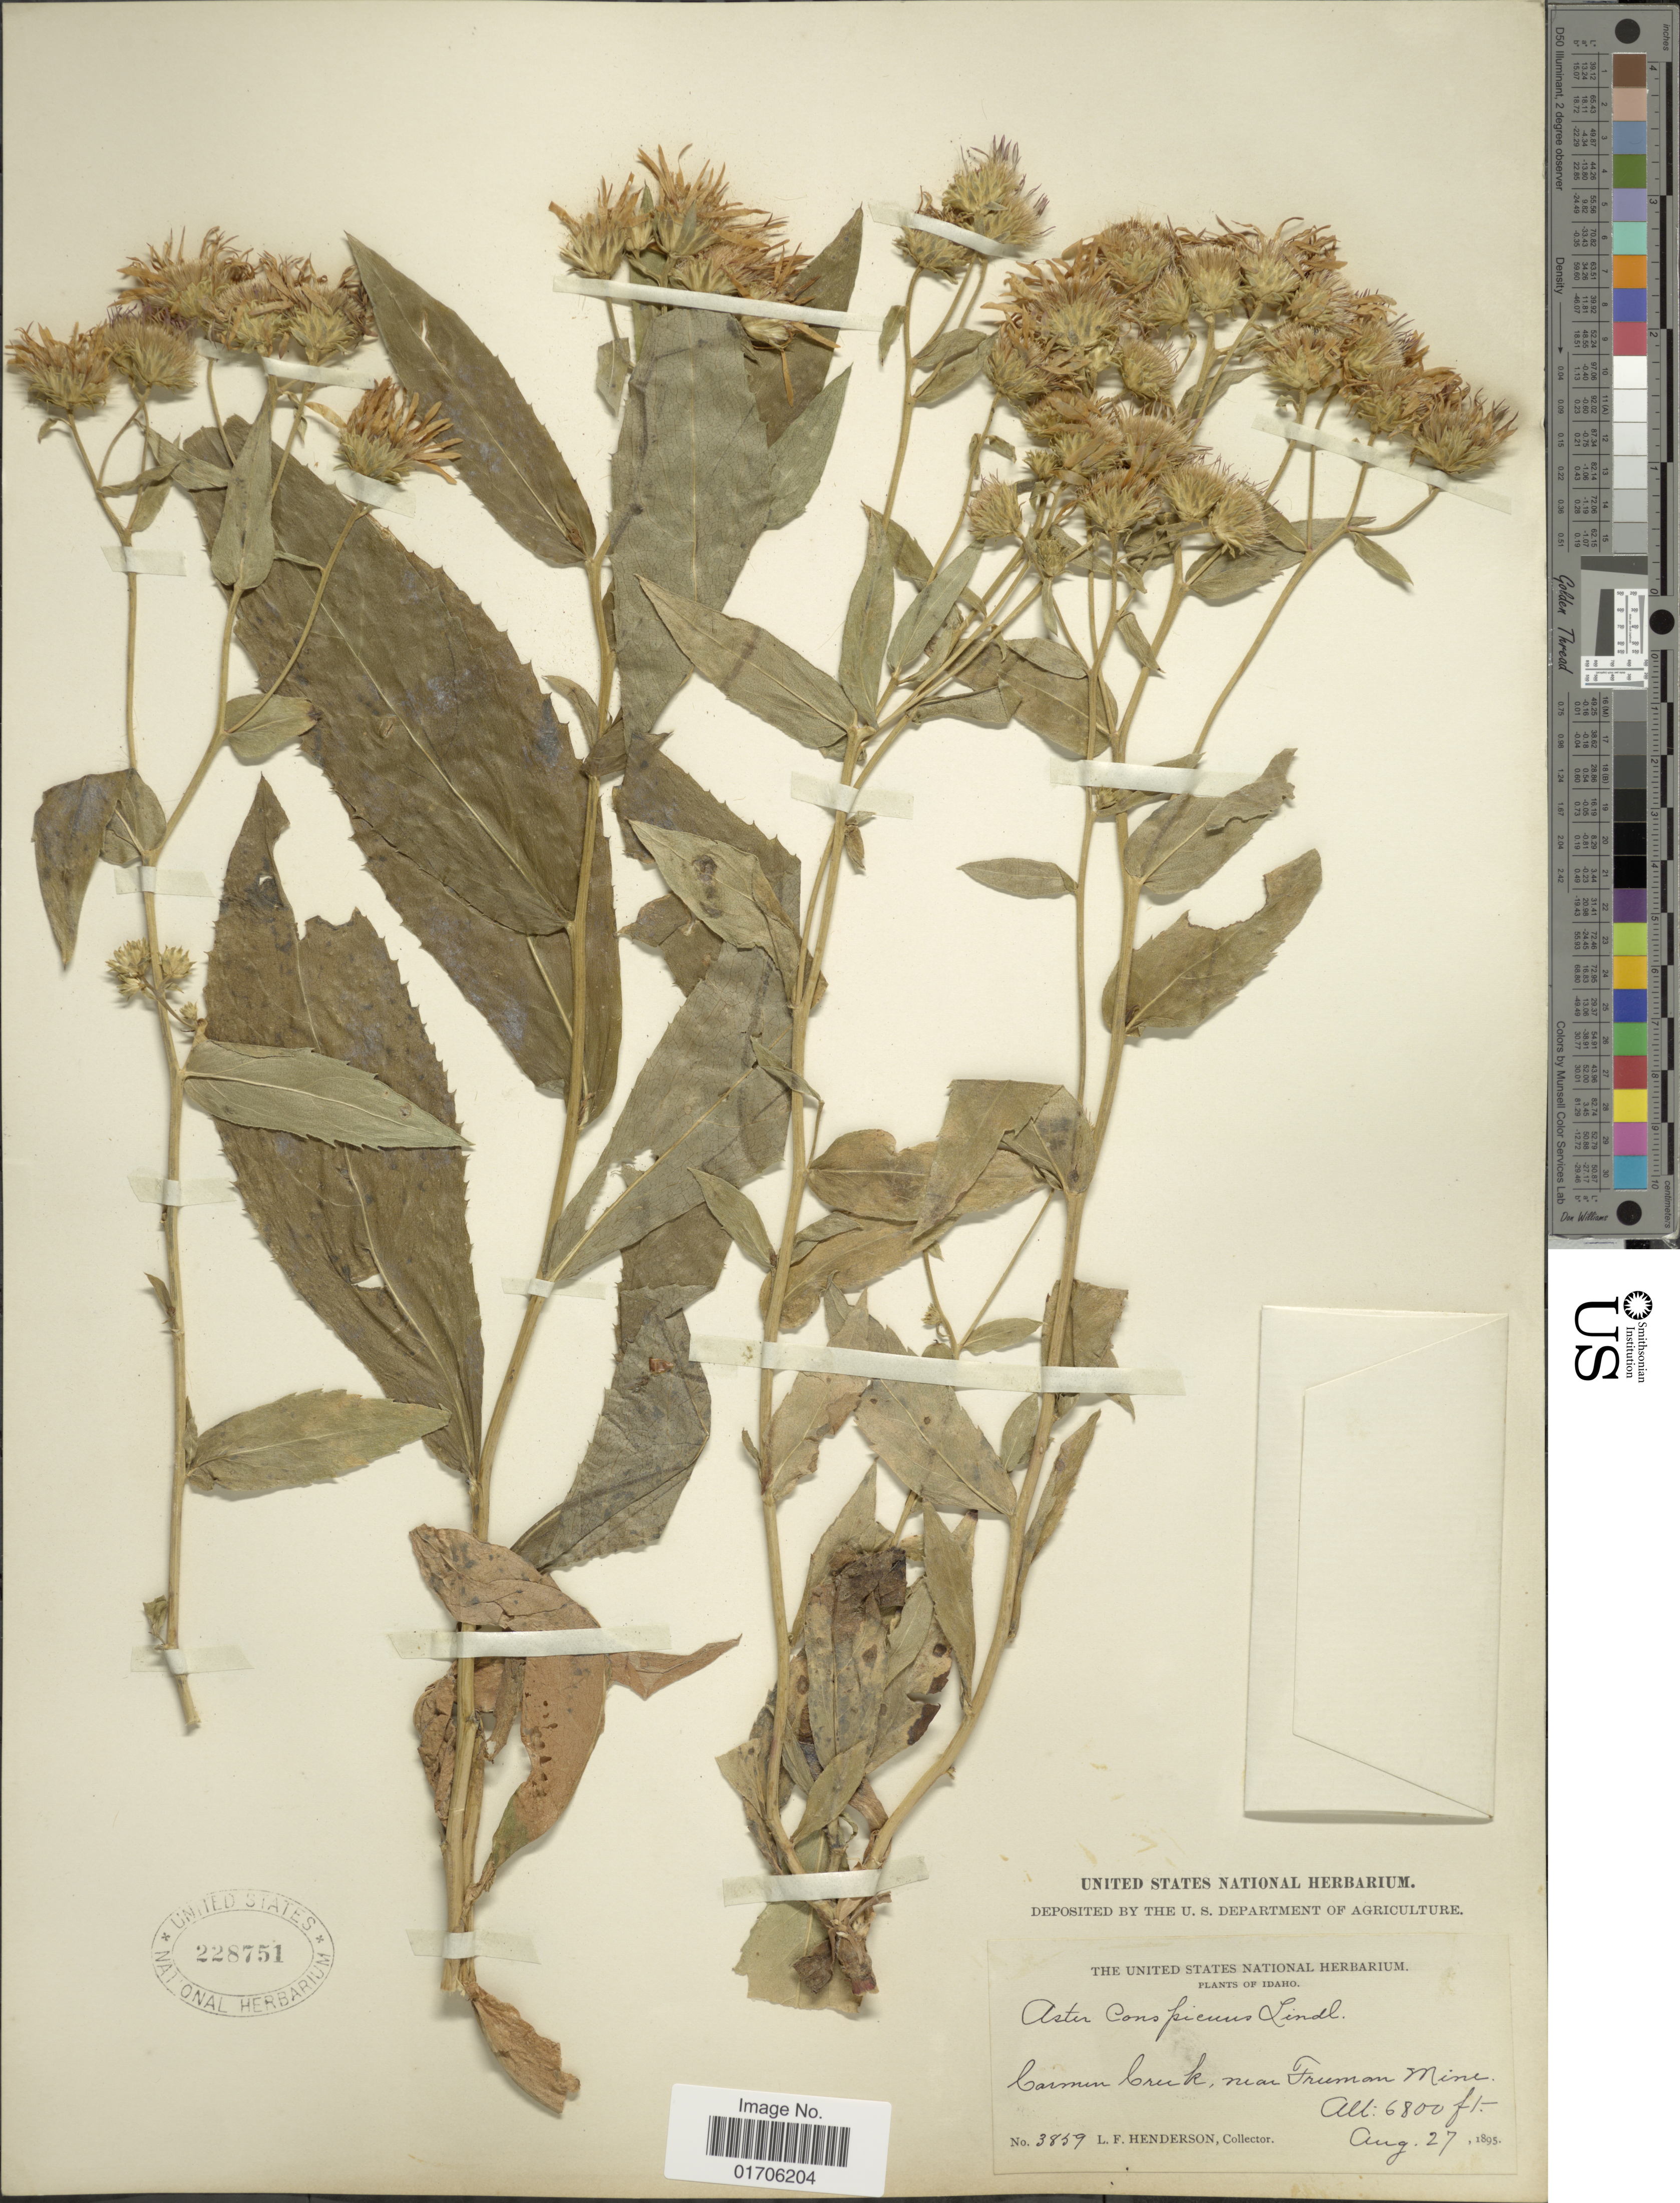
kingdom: Plantae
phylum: Tracheophyta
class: Magnoliopsida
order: Asterales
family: Asteraceae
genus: Eurybia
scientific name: Eurybia conspicua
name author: (Lindl.) G.L. Nesom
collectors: L. Henderson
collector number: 3859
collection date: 1895-08-27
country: United States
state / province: Idaho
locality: Carmen Creek, near Freeman Mine.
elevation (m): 2073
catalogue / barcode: US 228751